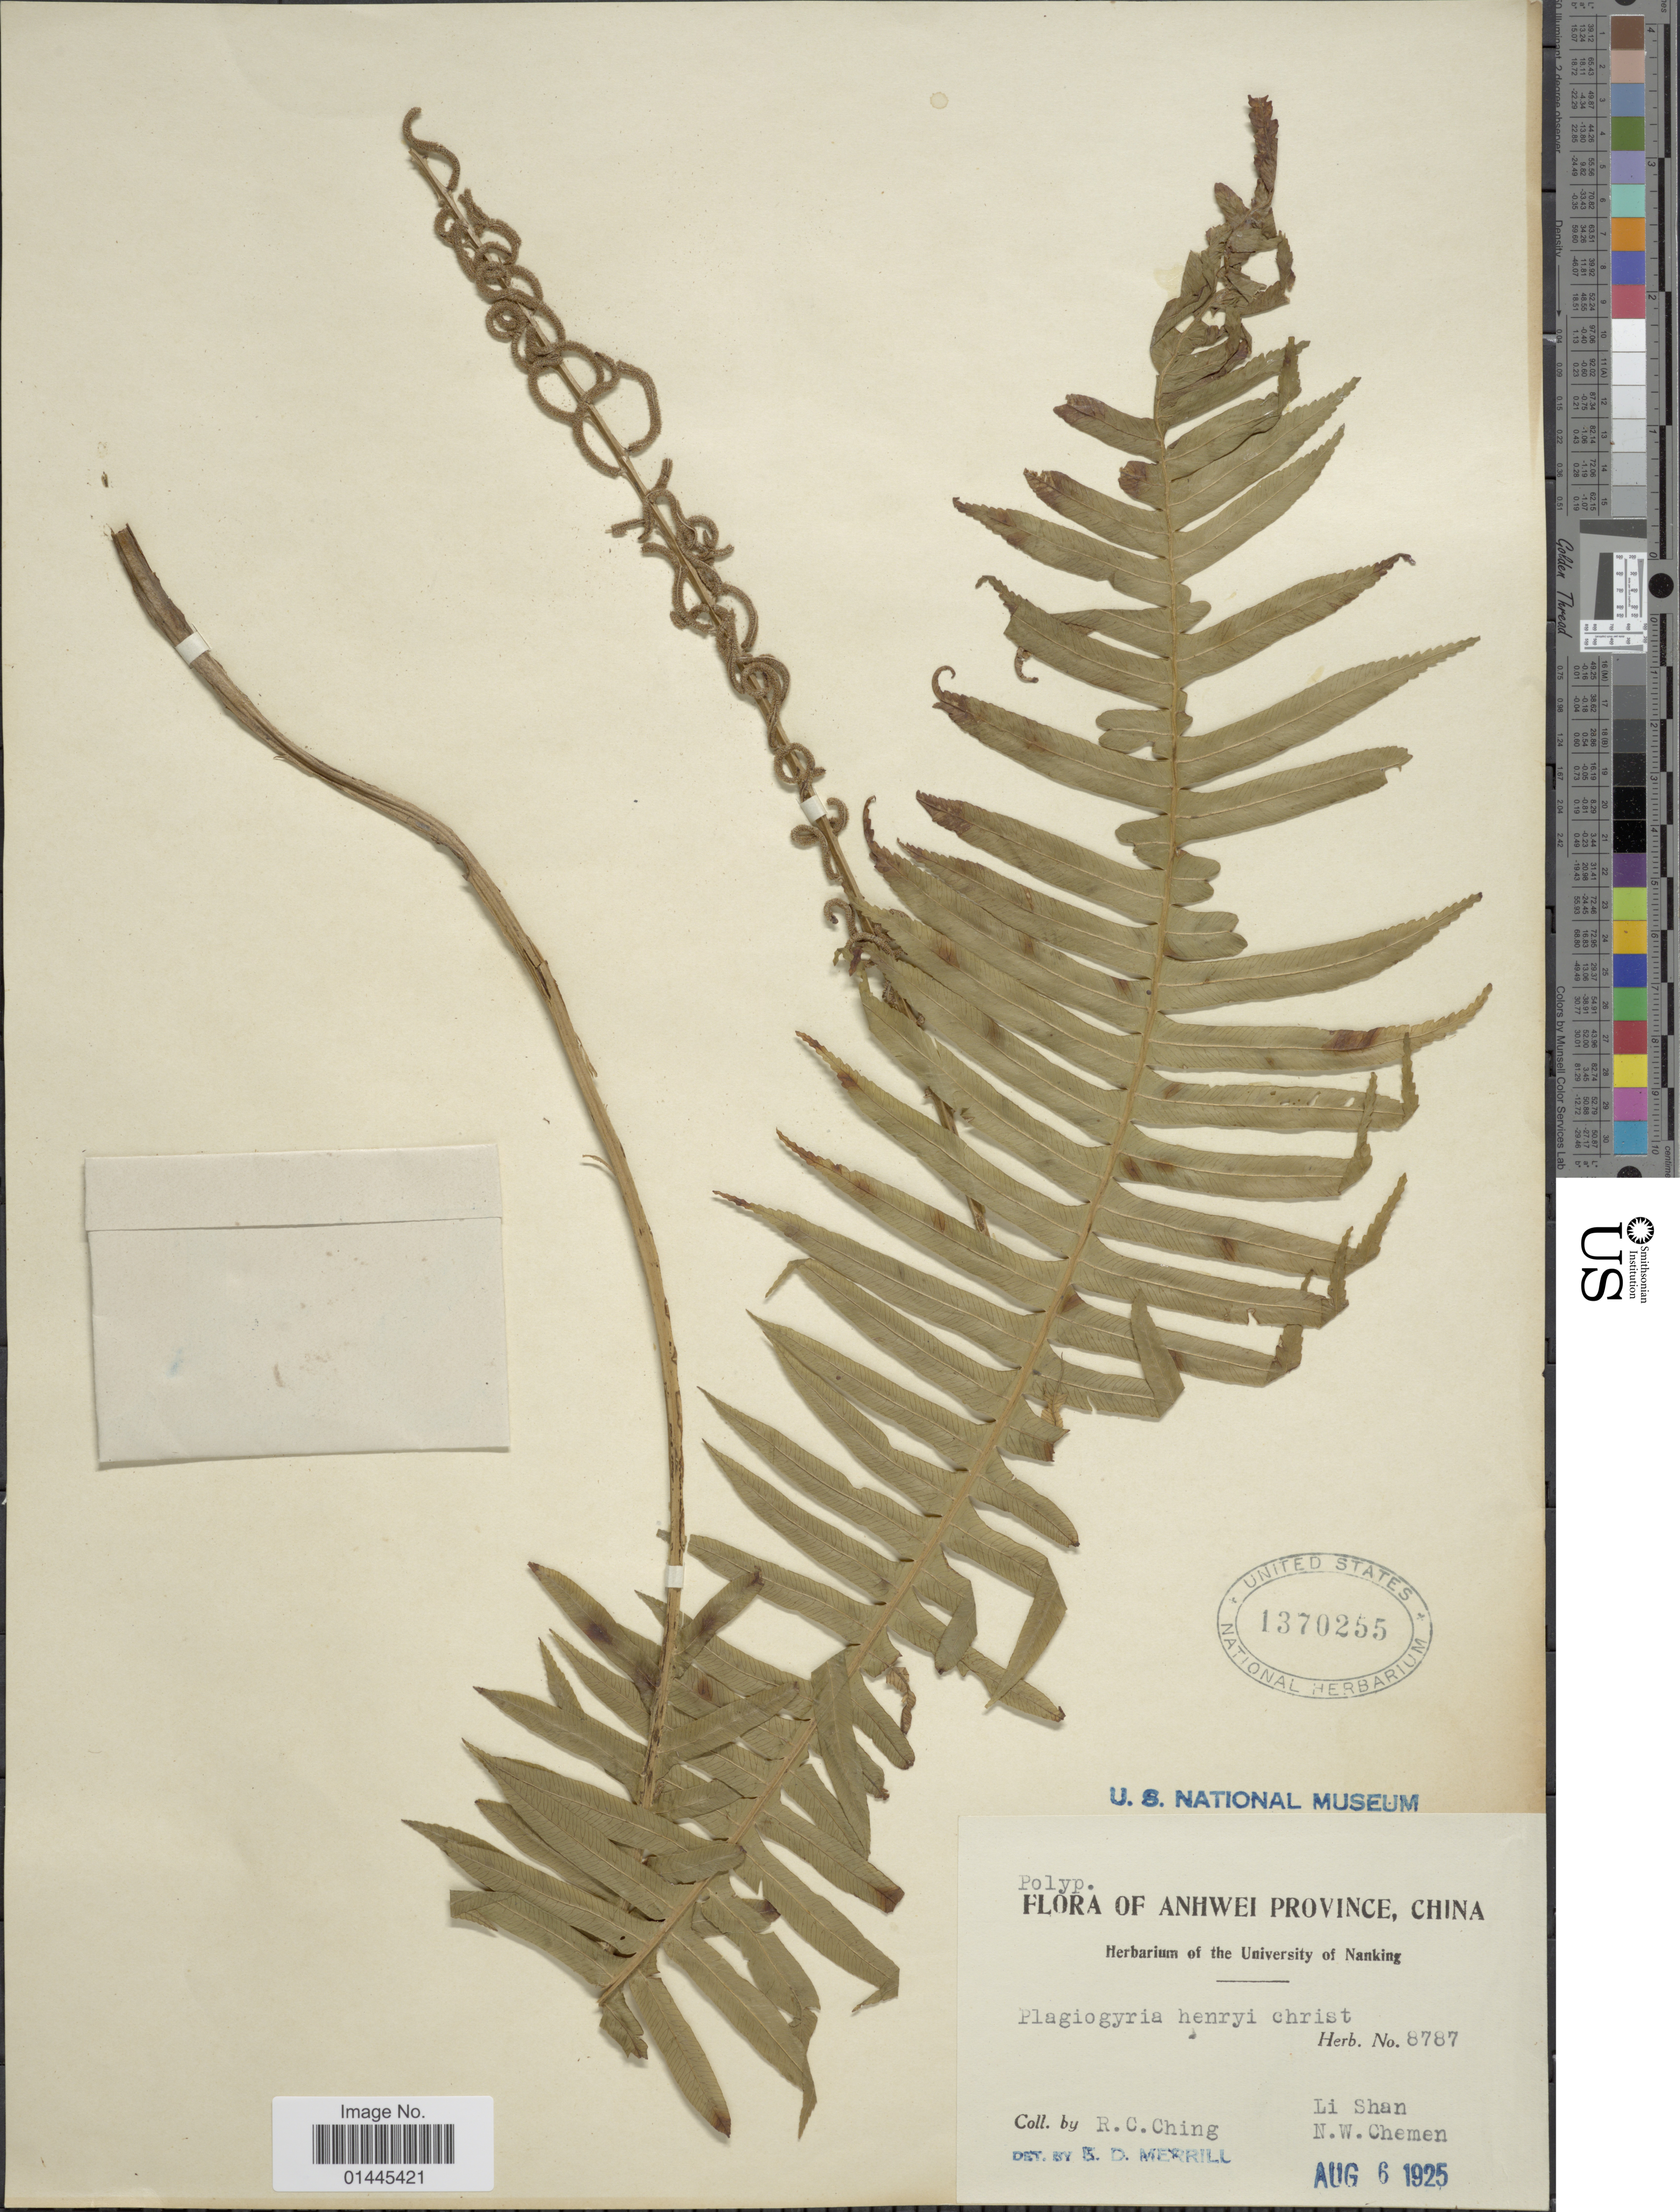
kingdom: Plantae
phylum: Tracheophyta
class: Polypodiopsida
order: Cyatheales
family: Plagiogyriaceae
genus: Plagiogyria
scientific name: Plagiogyria stenoptera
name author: (Hance) Diels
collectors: R. C. Ching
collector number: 8787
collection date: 1925-08-06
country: China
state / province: Anhui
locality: Anhwei Province, Li Shan, N.W. Chemen.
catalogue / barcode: US 1370255